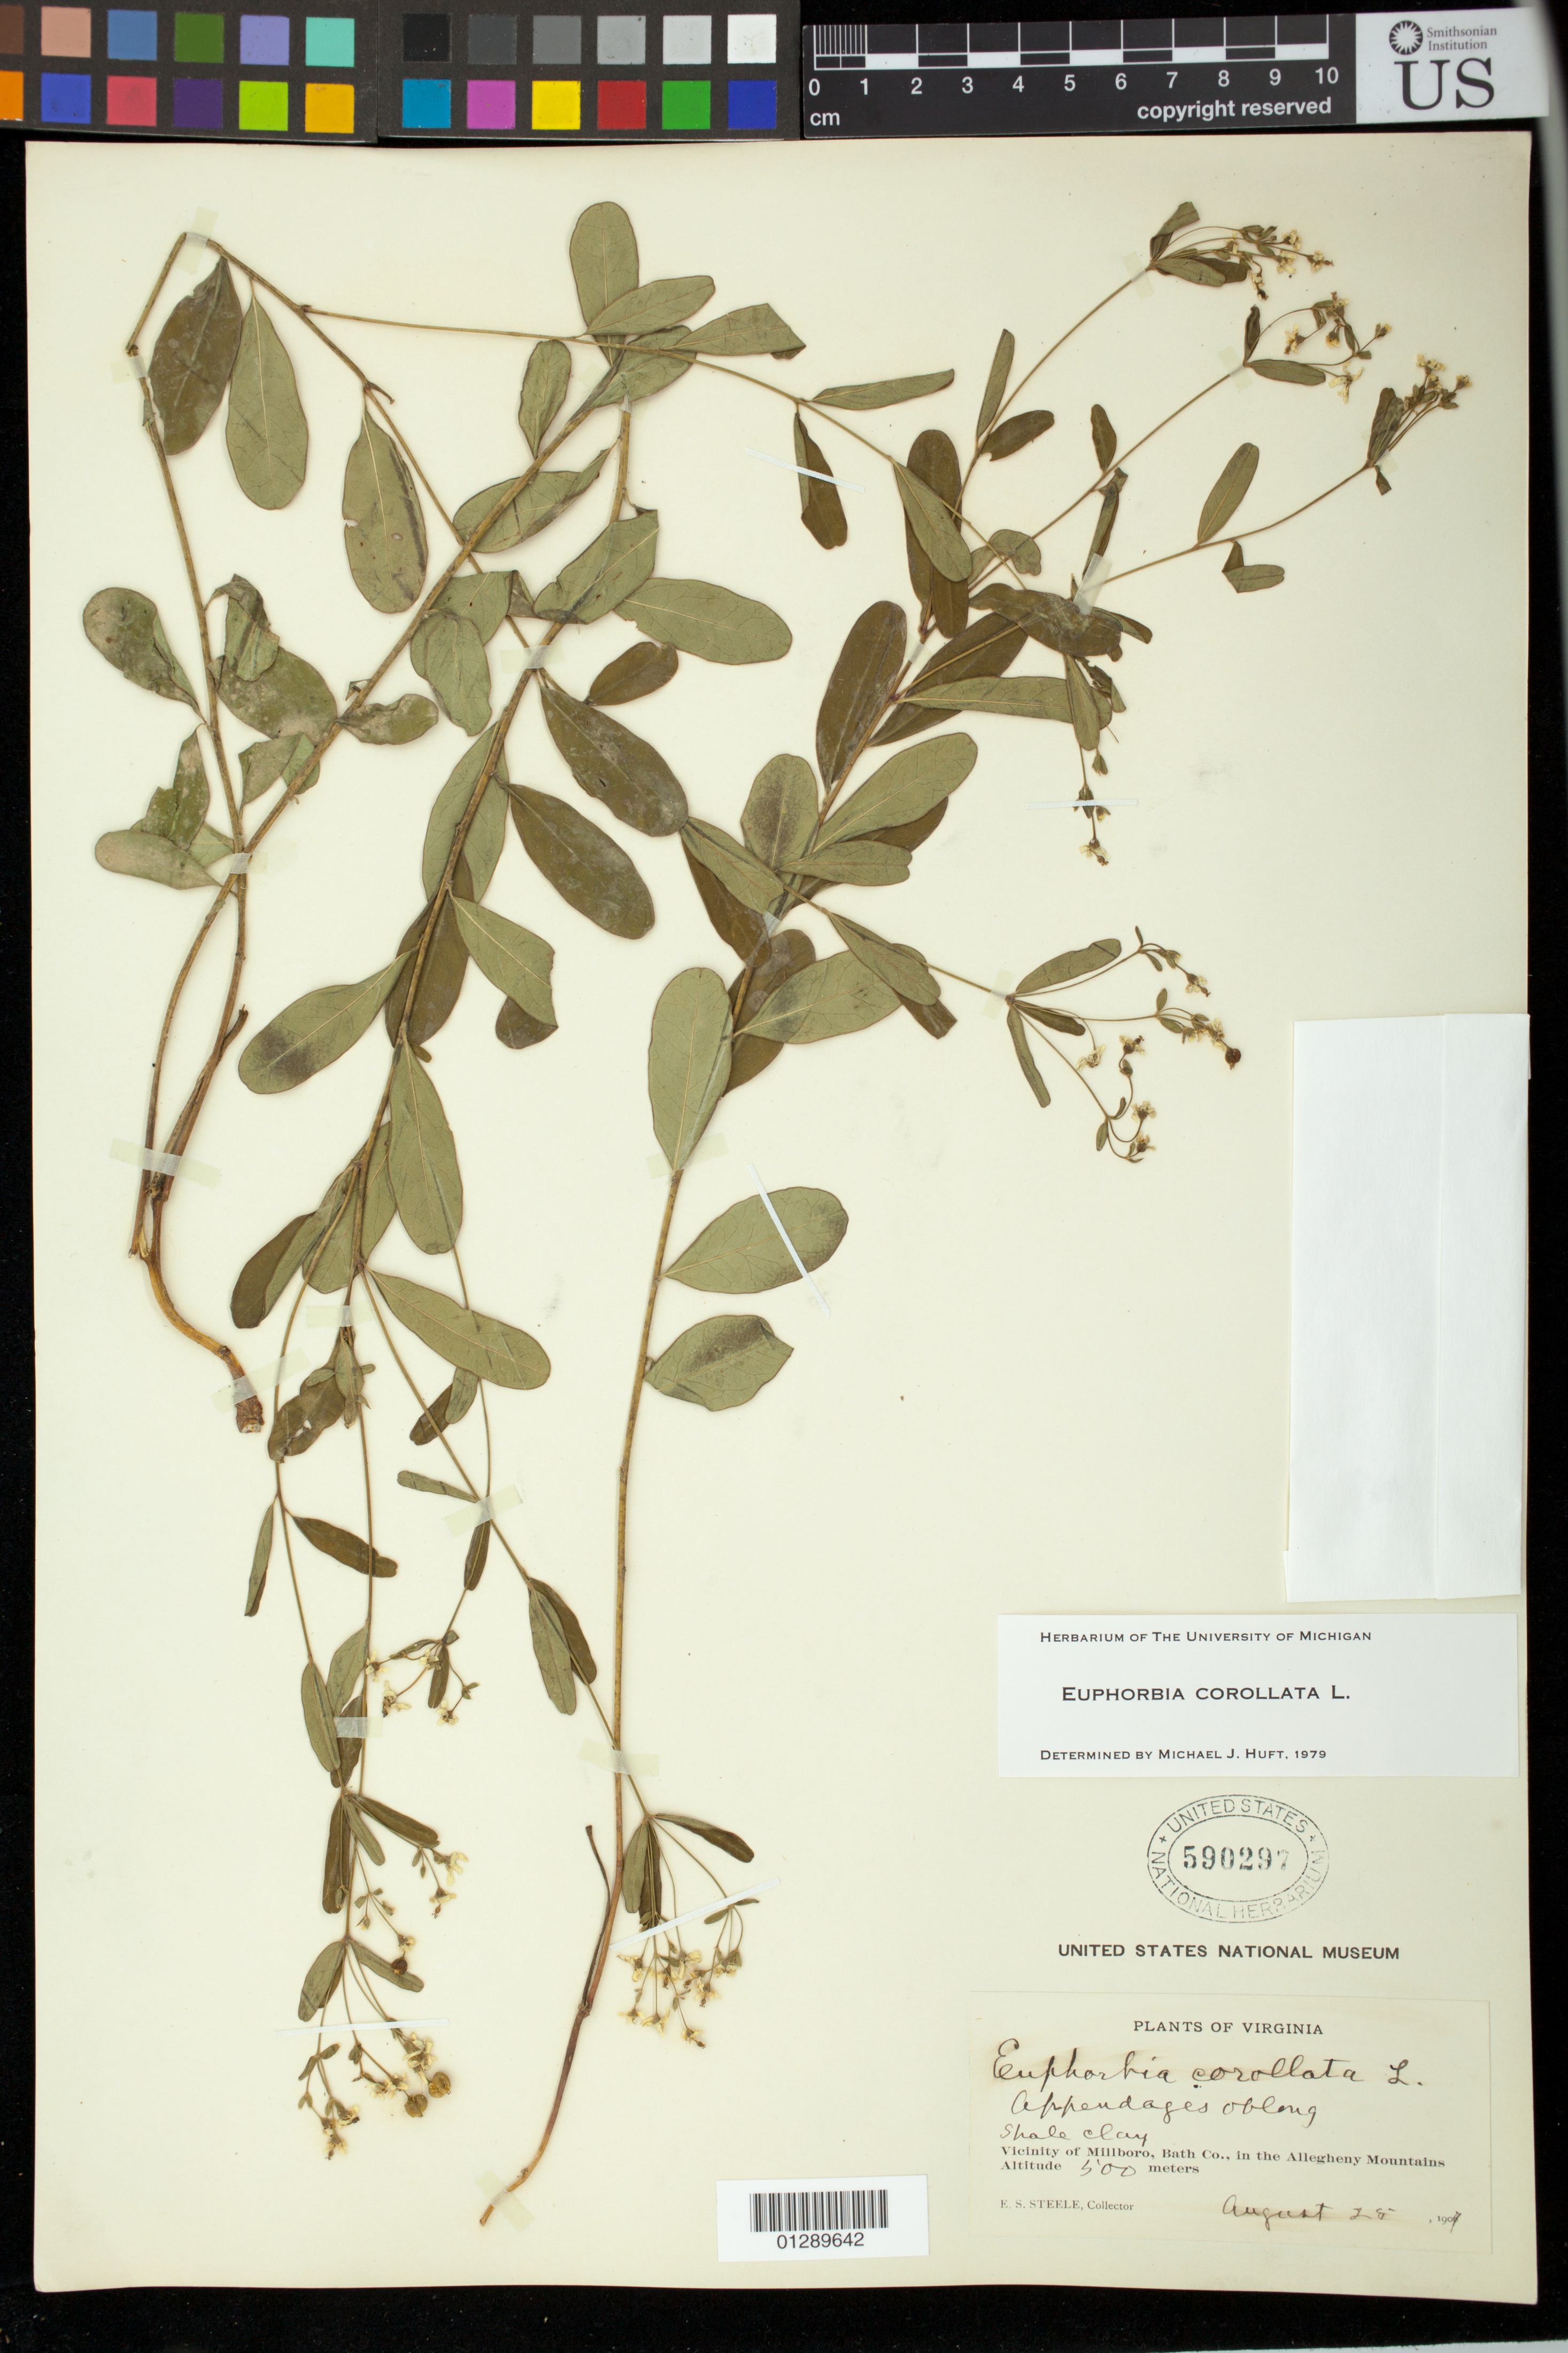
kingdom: Plantae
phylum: Tracheophyta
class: Magnoliopsida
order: Malpighiales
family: Euphorbiaceae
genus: Euphorbia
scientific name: Euphorbia corollata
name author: L.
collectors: E. Steele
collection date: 1907-08-28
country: United States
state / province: Virginia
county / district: Bath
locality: Vicinity of Millboro in the Allegheny Mountains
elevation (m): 500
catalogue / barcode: US 590297